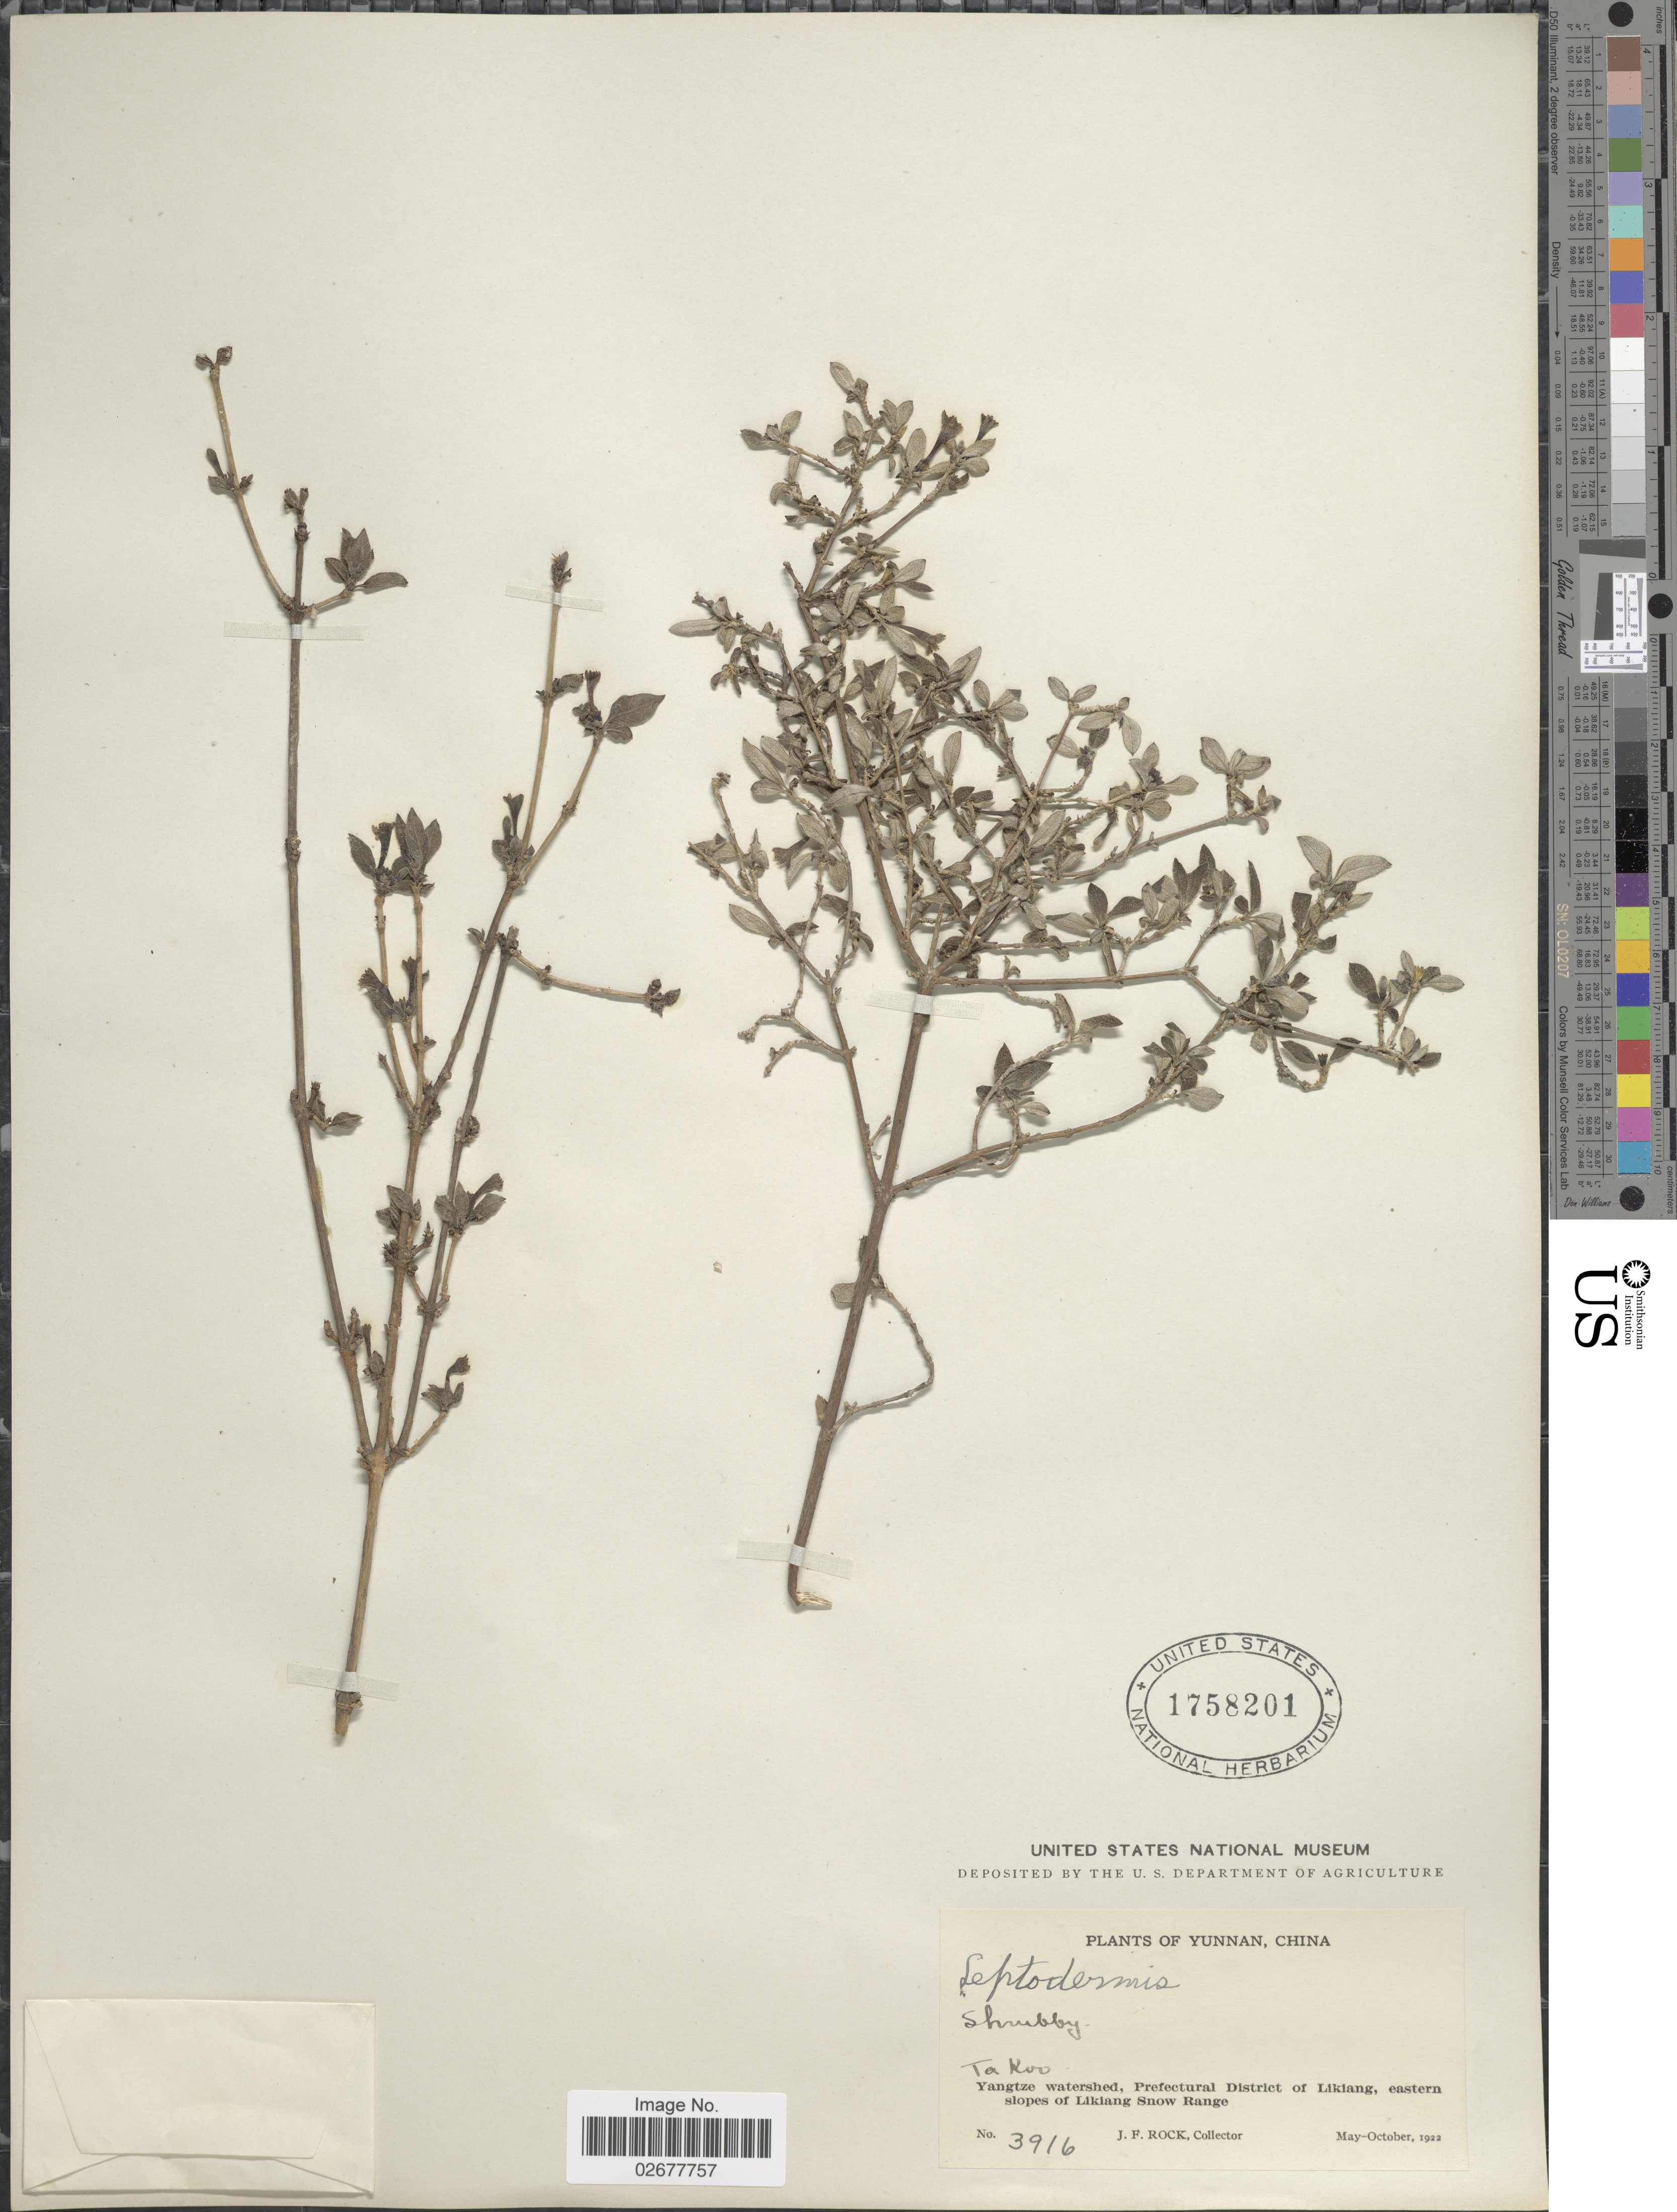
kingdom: Plantae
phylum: Tracheophyta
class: Magnoliopsida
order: Gentianales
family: Rubiaceae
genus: Leptodermis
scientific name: Leptodermis sp.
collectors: J. Rock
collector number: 3916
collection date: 1922-05/1922-10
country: China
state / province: Yunnan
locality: Ta Koo. Yangtze watershed, Prefectural District of Likiang, eastern slopes of Likiang Snow Range.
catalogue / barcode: US 1758201